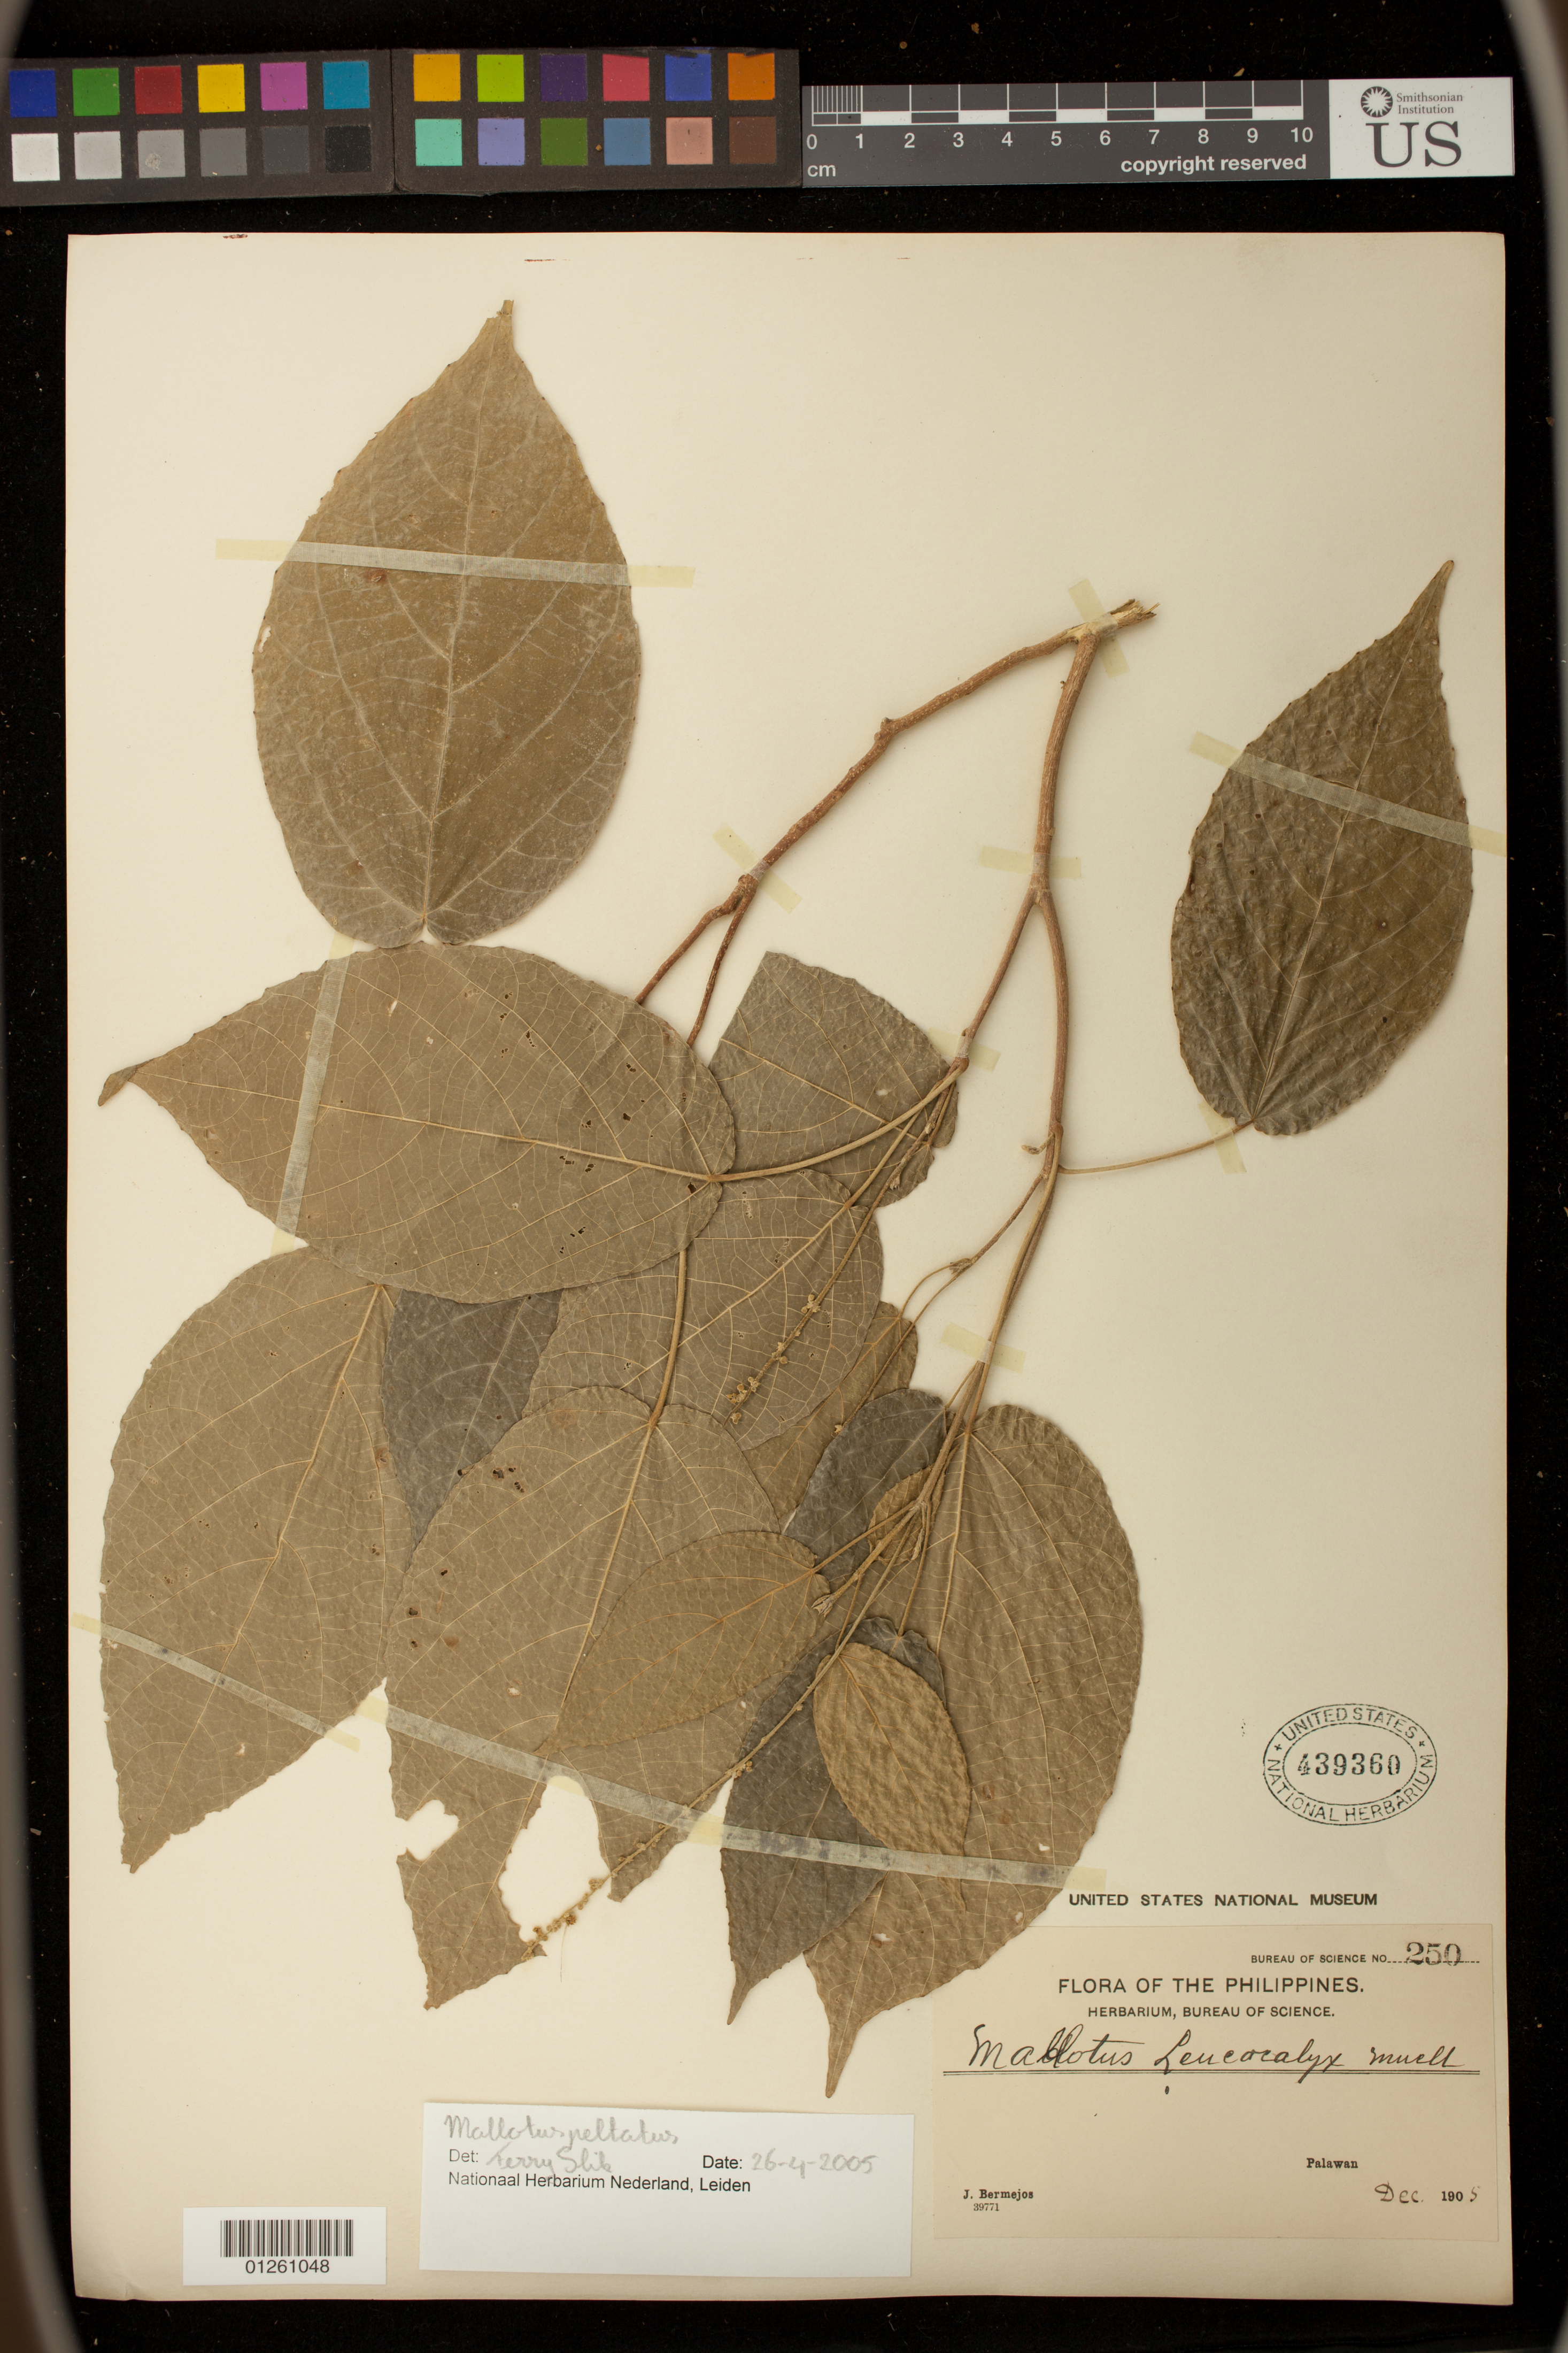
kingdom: Plantae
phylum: Tracheophyta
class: Magnoliopsida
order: Malpighiales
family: Euphorbiaceae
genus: Mallotus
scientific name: Mallotus peltatus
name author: (Geiseler) Müll. Arg.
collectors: J. Bermejos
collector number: Bur. Sci. 250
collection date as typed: Dec 1905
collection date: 1905-12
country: Philippines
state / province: Mimaropa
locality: Palawan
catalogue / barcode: US 439360